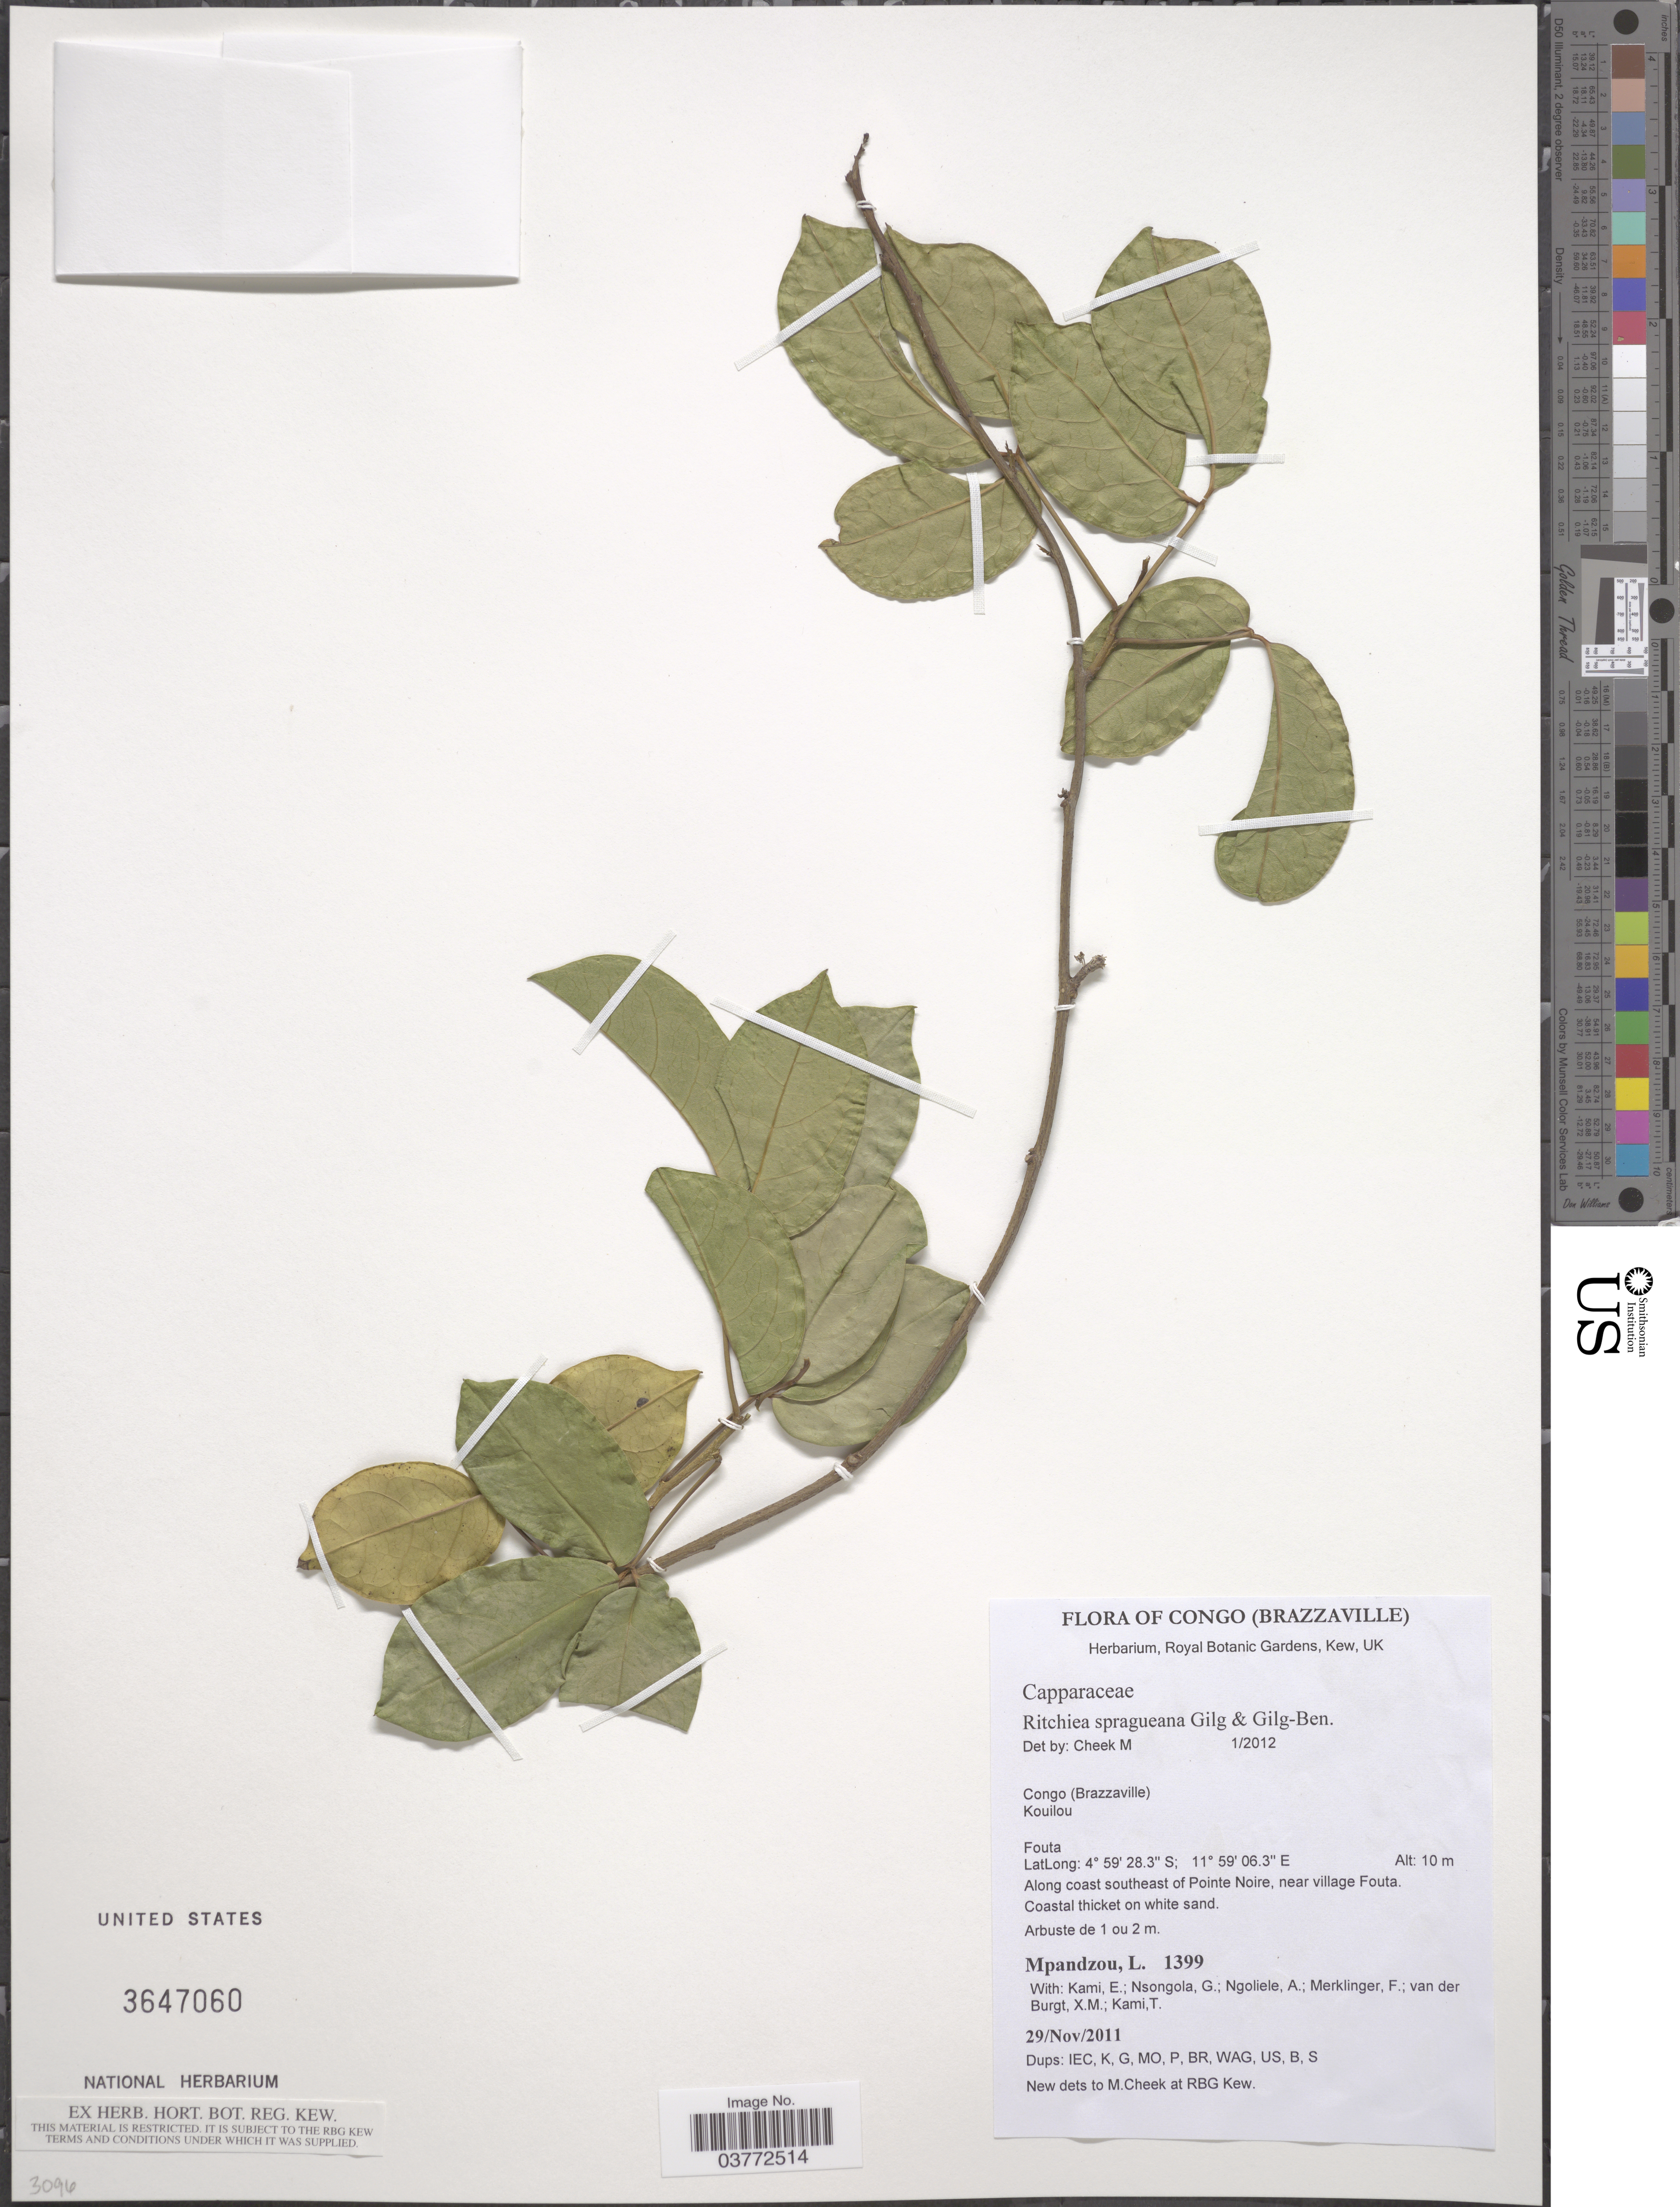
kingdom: Plantae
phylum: Tracheophyta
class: Magnoliopsida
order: Brassicales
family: Capparaceae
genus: Ritchiea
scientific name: Ritchiea spragueana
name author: Gilg & Gilg-Ben.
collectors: L. Mpandzou, E. Kami, G. Nsongola, A. Ngoliele & et al.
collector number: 1399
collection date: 2011-11-29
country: Congo, Republic of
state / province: Kouilou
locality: Kouilou. Fouta. Along coast southeast of Pointe Noire, near village Fouta.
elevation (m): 10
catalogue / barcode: US 3647060